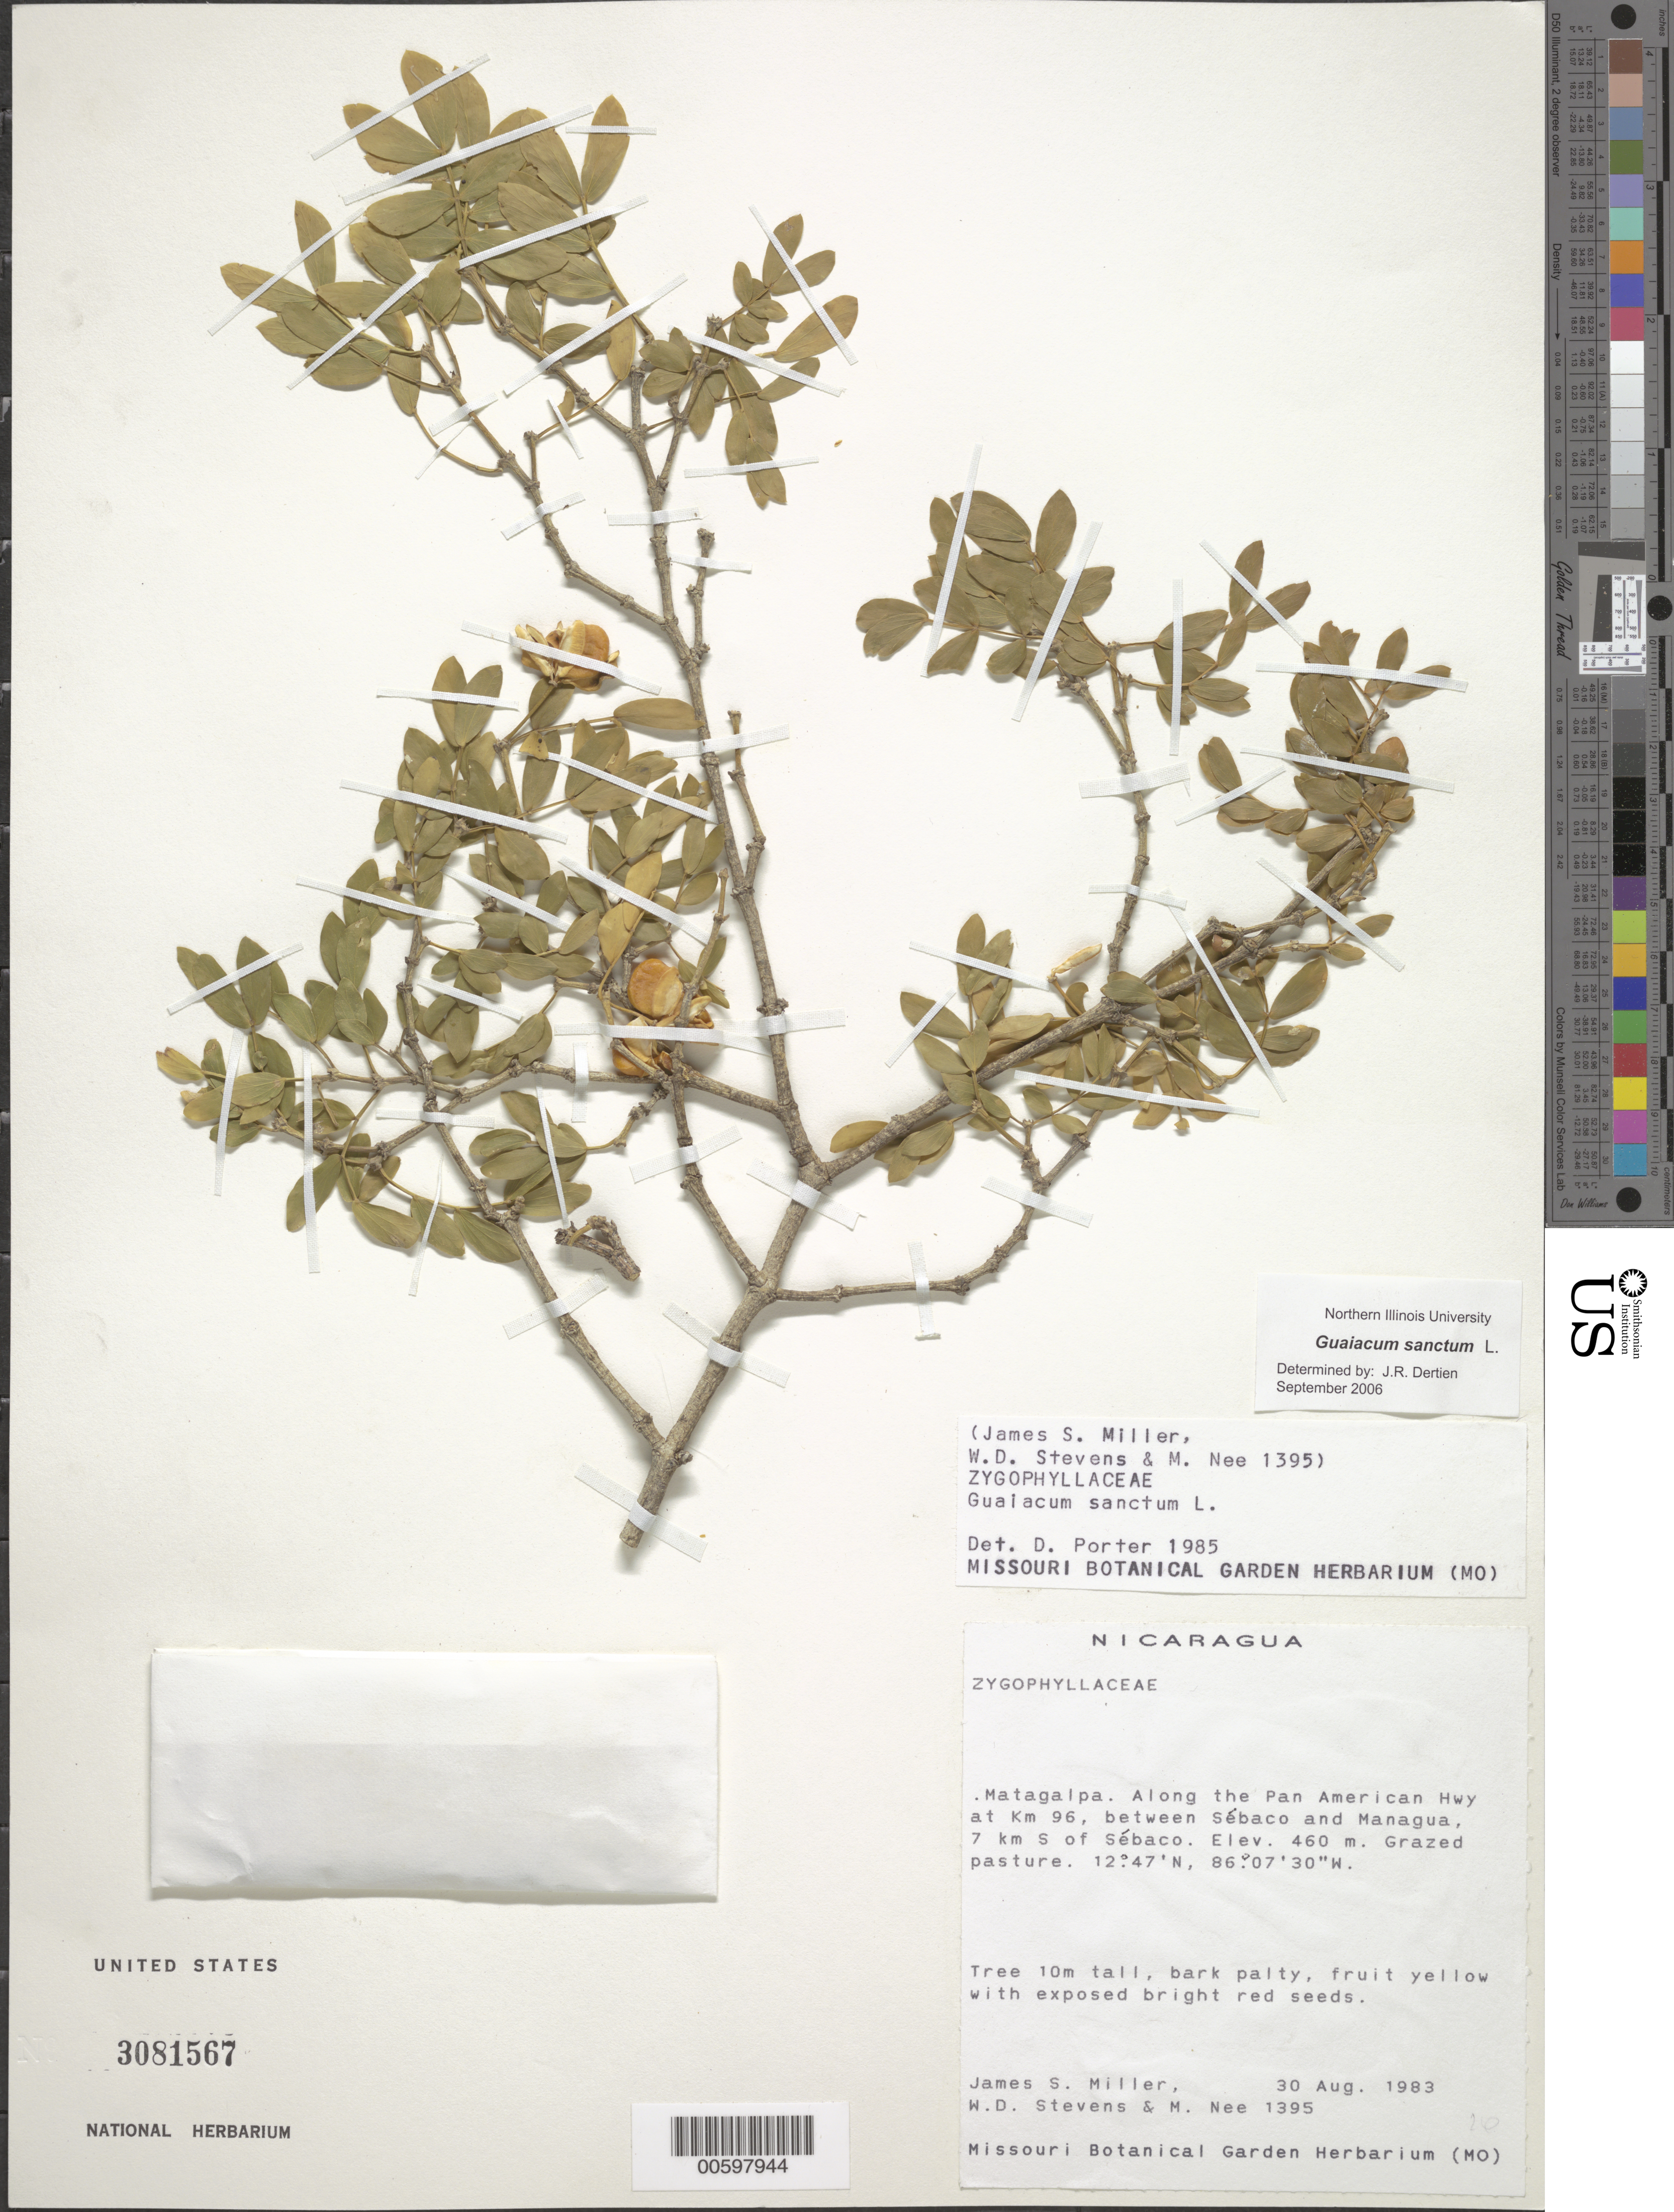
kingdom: Plantae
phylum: Tracheophyta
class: Magnoliopsida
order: Zygophyllales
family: Zygophyllaceae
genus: Guaiacum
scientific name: Guaiacum sanctum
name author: L.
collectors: J. S. Miller, W. D. Stevens & M. Nee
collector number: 1395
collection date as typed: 30 Aug 1983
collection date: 1983-08-30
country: Nicaragua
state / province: Matagalpa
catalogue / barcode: US 3081567